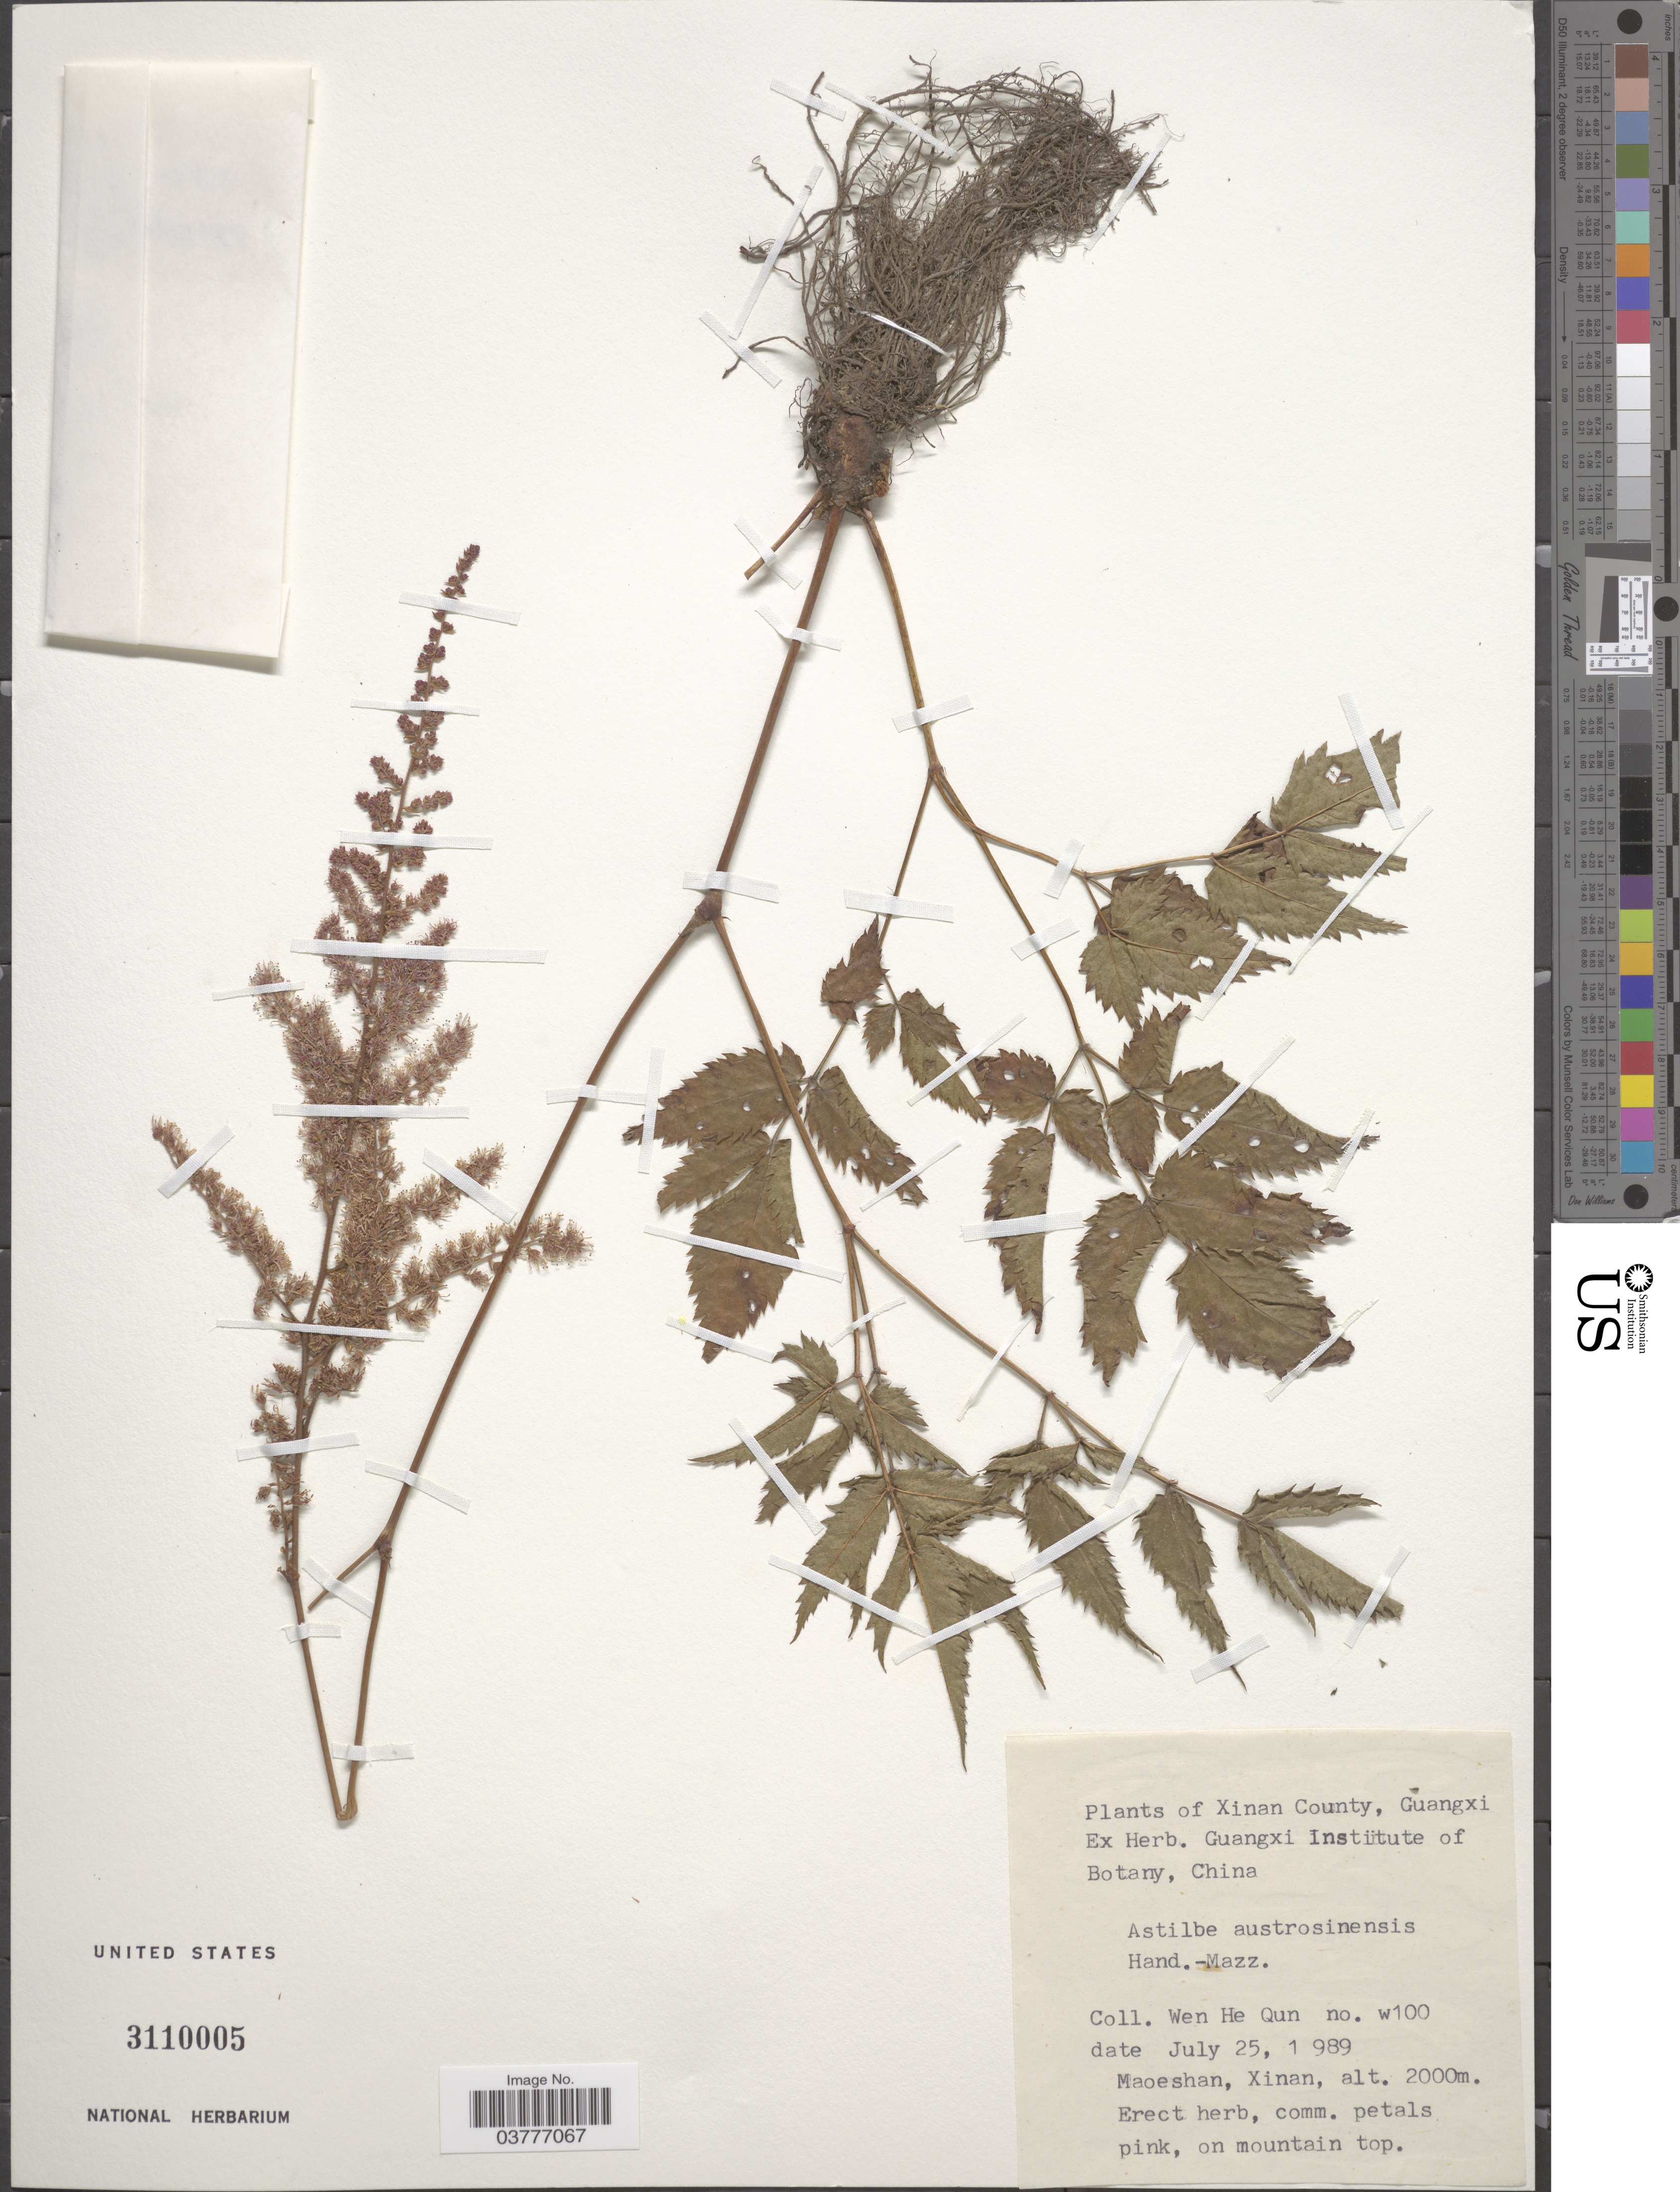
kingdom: Plantae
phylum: Tracheophyta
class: Magnoliopsida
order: Saxifragales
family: Saxifragaceae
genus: Astilbe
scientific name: Astilbe austrosinensis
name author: Hand.-Mazz.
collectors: H. Wen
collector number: W100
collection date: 1989-07-25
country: China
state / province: Guangxi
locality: Xinan County. Maoeshan, Xinan.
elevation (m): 2000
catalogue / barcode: US 3110005